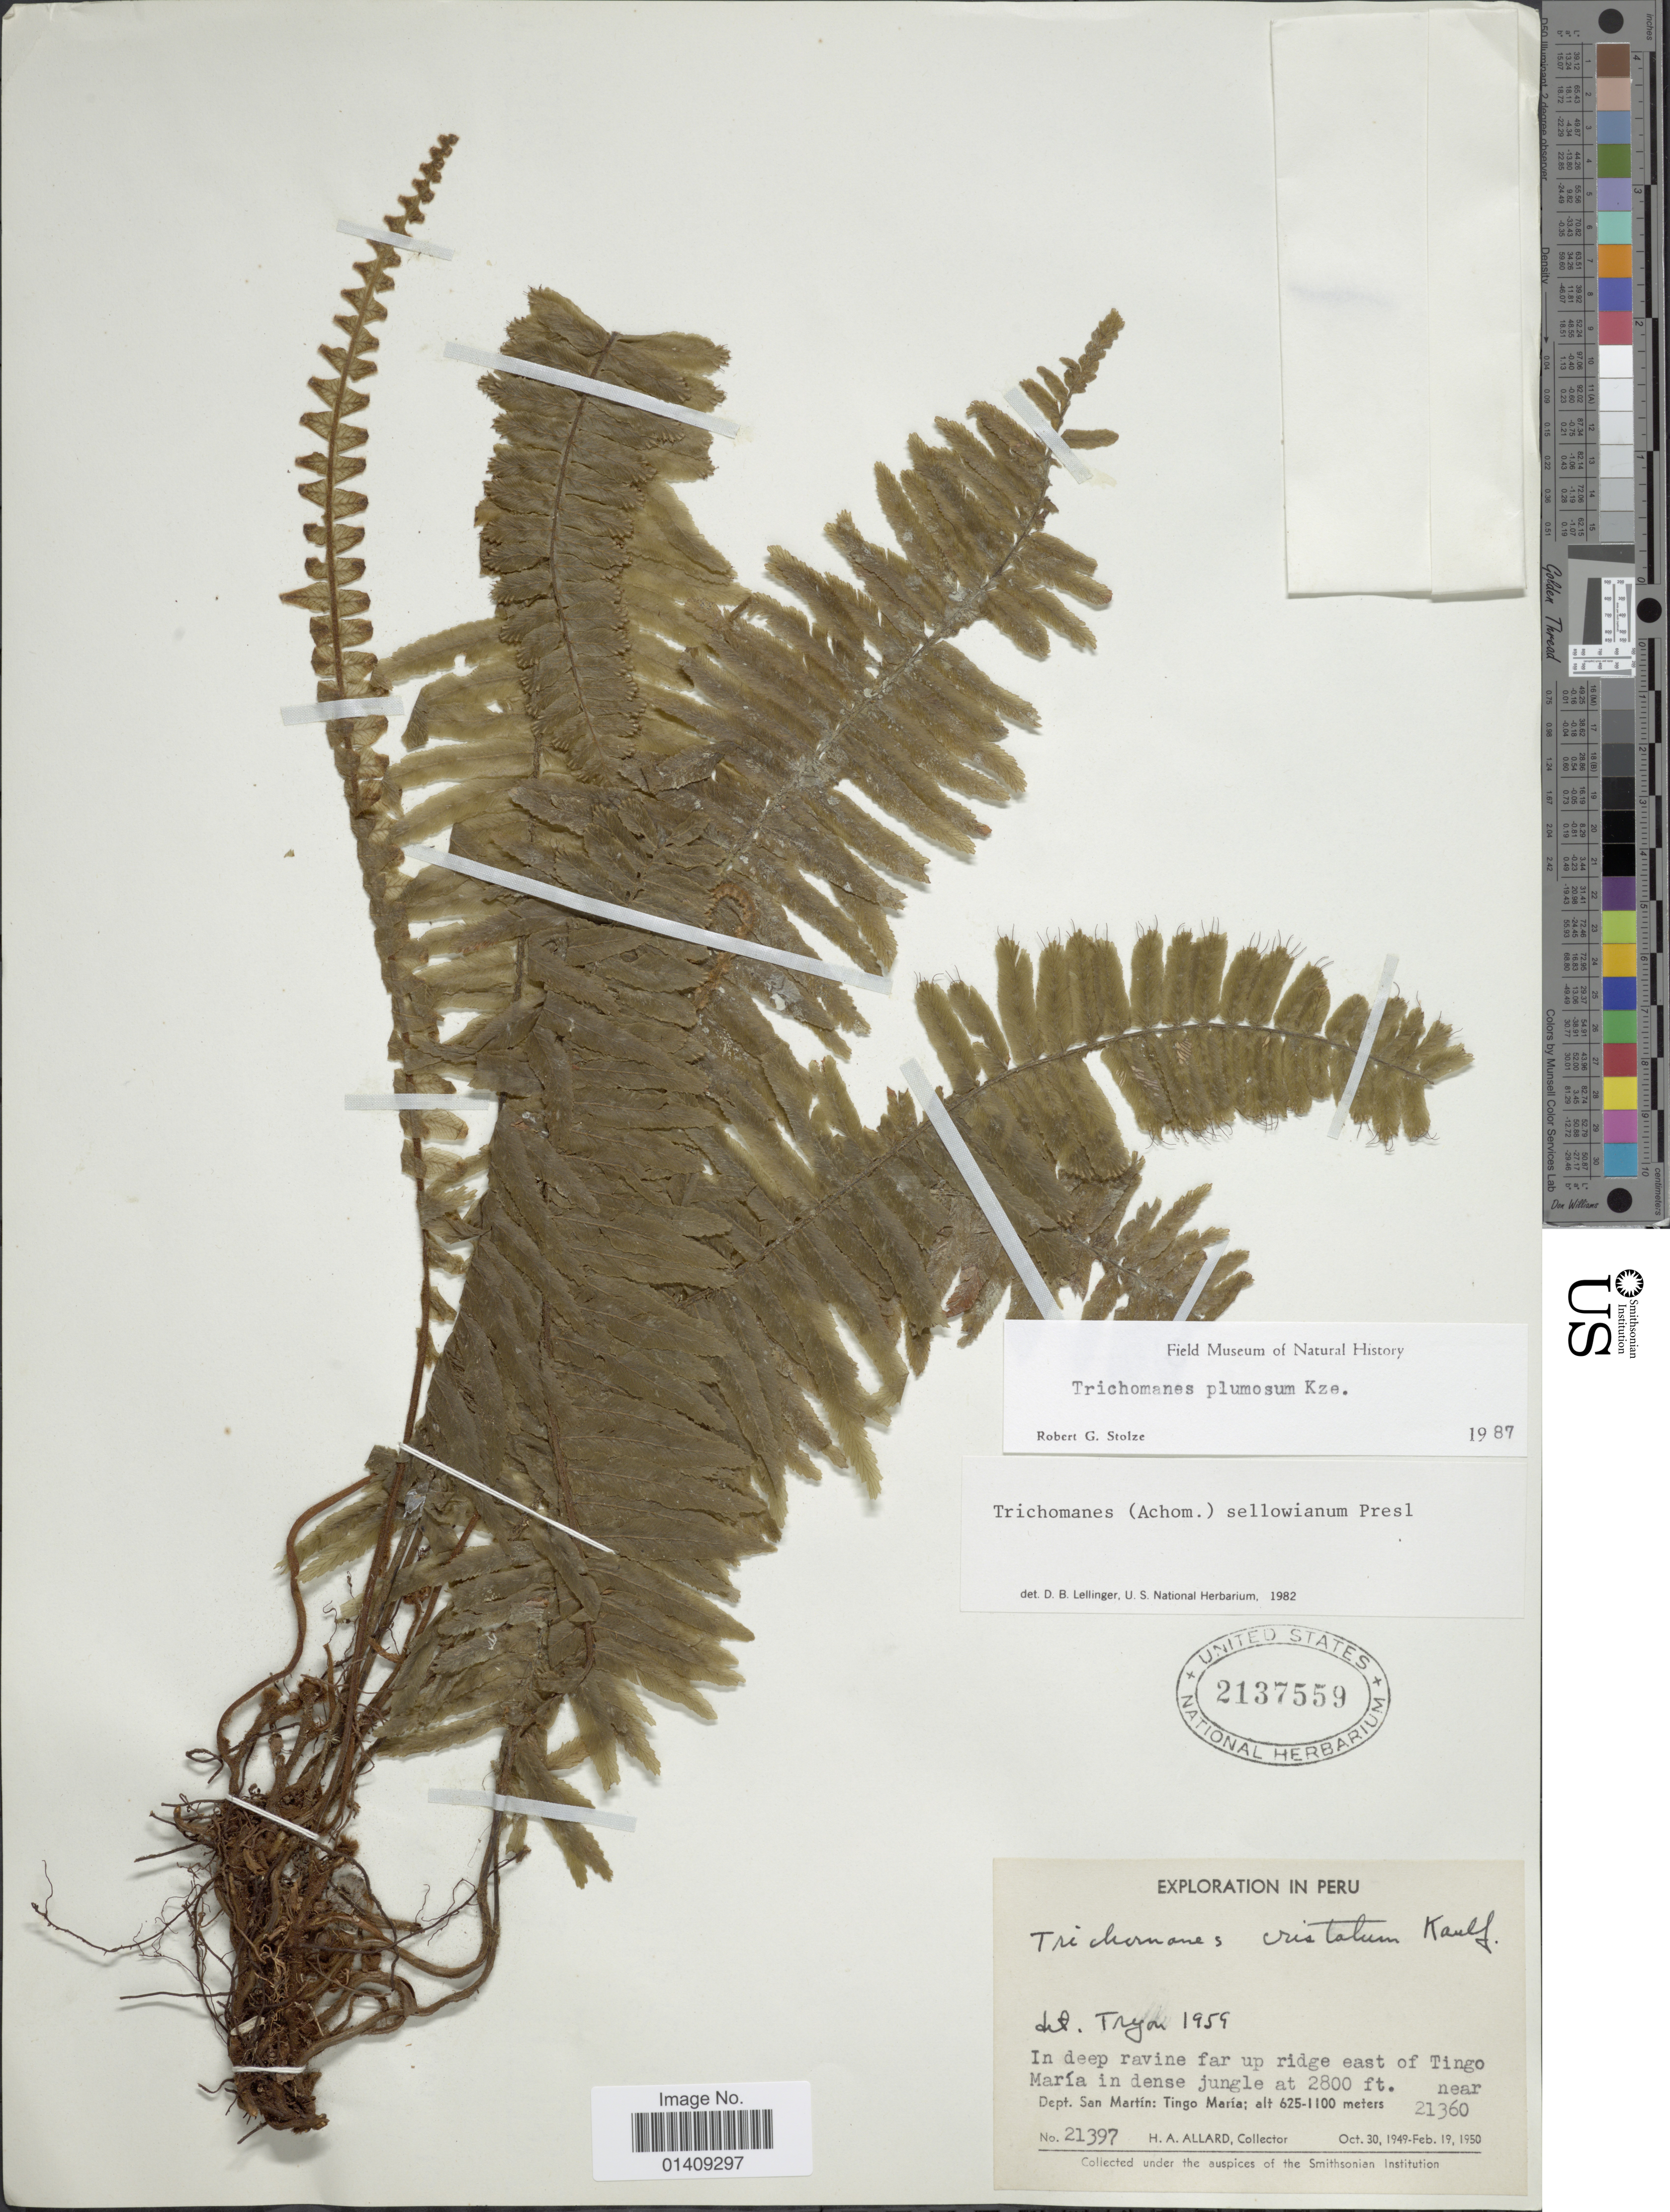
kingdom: Plantae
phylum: Tracheophyta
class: Polypodiopsida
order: Hymenophyllales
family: Hymenophyllaceae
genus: Trichomanes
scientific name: Trichomanes plumosum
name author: Kunze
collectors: H. A. Allard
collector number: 21397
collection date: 1949-10-30/1950-02-19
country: Peru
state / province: San Martín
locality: East of Tingo Maria, Tingo Maria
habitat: in deep ravine far up ridge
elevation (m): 625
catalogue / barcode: US 2137559